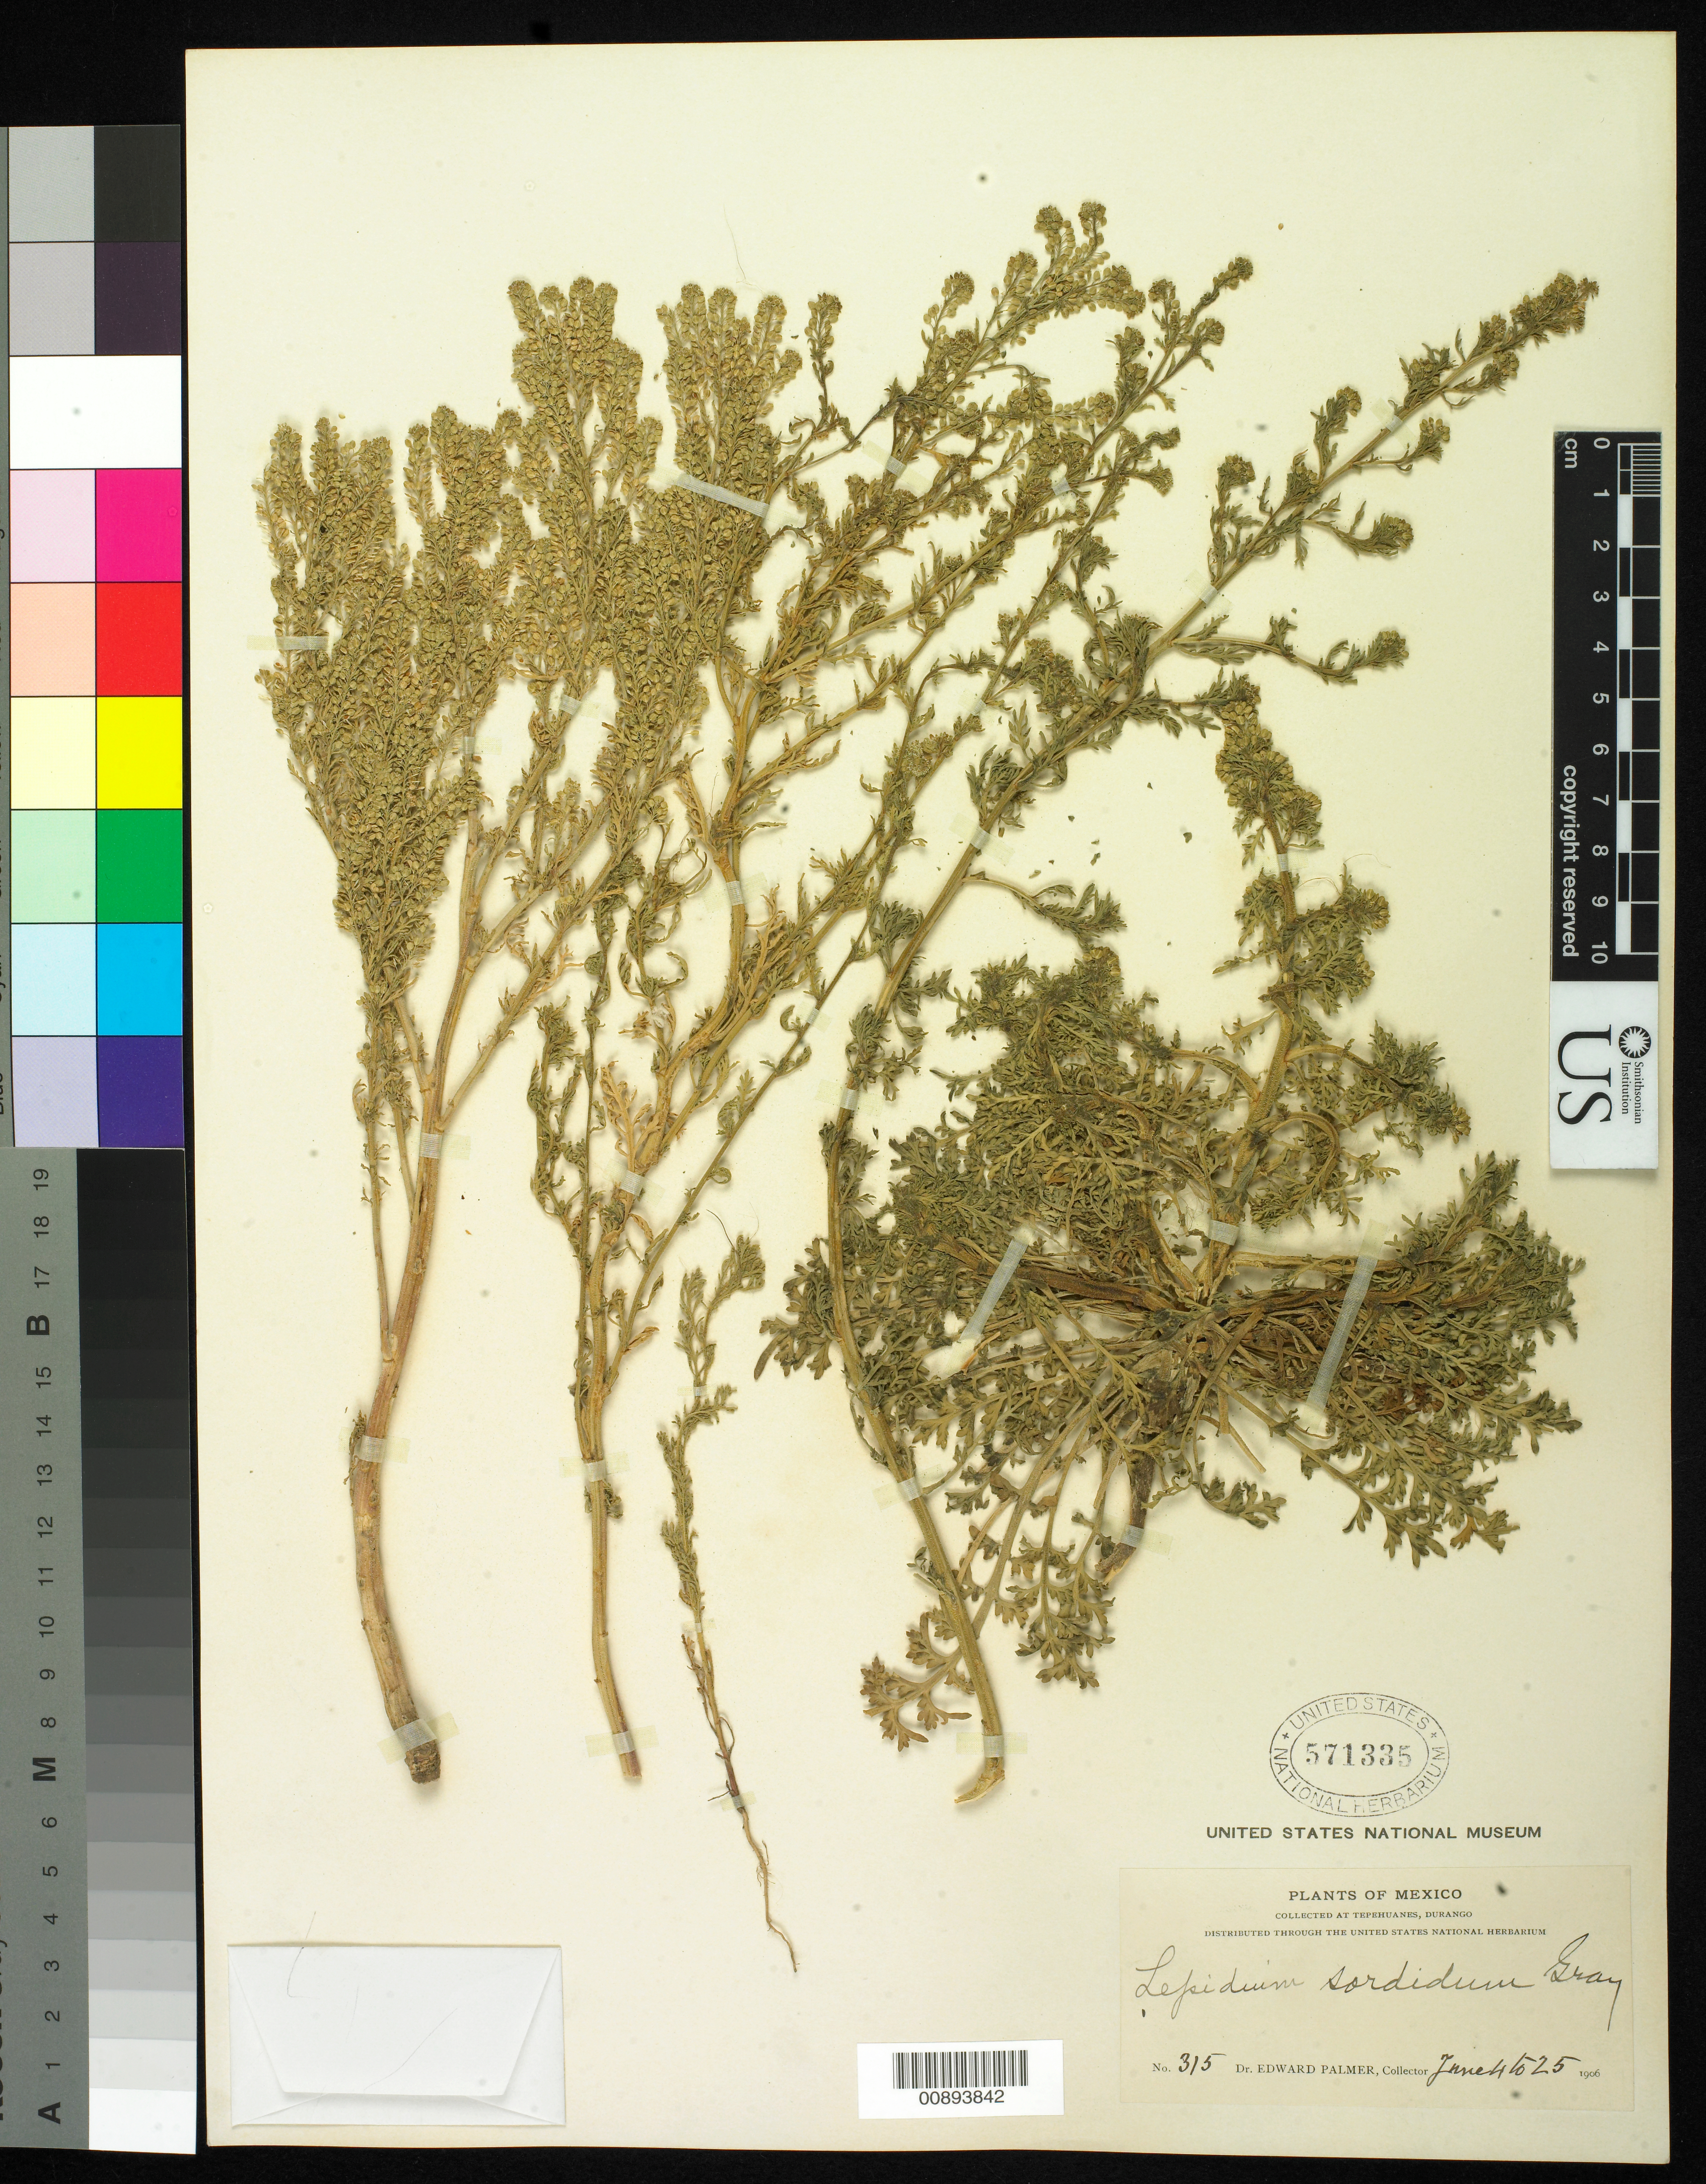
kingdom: Plantae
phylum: Tracheophyta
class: Magnoliopsida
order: Brassicales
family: Brassicaceae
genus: Lepidium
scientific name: Lepidium sordidum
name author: A. Gray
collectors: E. Palmer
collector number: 315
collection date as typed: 04 Jun 1906 to 25 Jun 1906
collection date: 1906-06-04/1906-06-25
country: Mexico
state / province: Durango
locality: Tepehuanes, Durango.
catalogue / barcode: US 571335